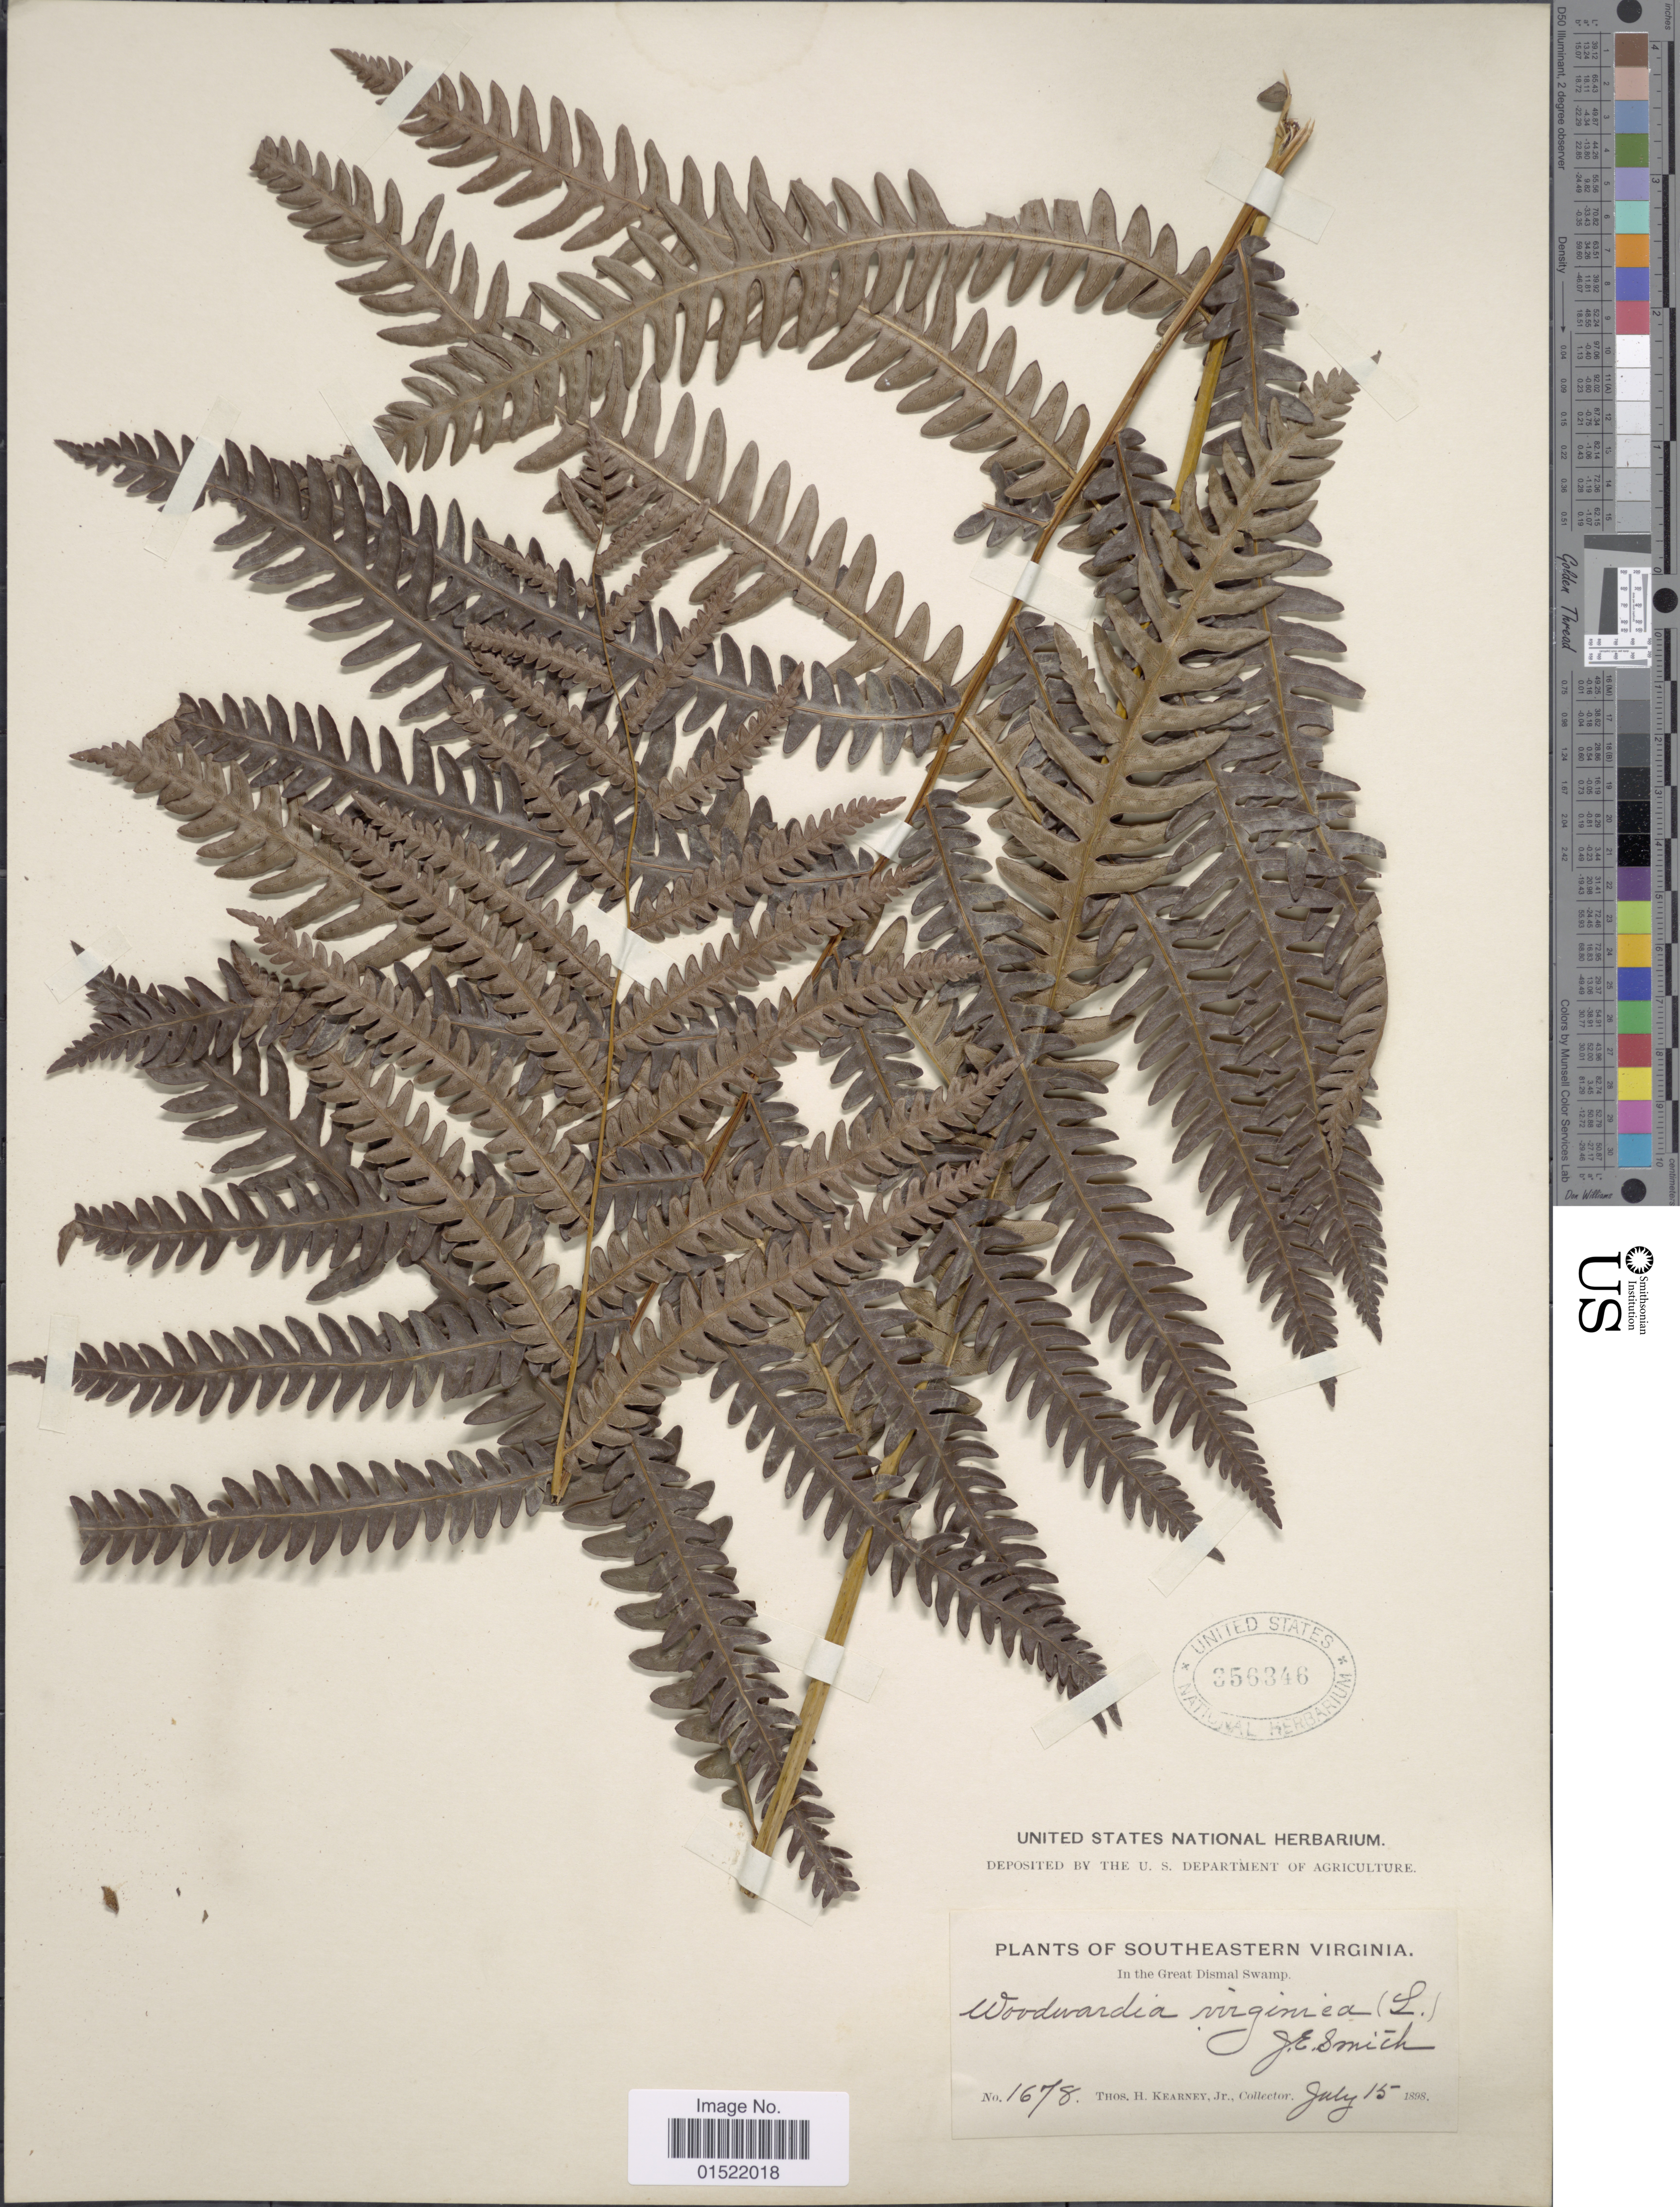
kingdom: Plantae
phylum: Tracheophyta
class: Polypodiopsida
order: Polypodiales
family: Blechnaceae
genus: Woodwardia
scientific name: Woodwardia virginica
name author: (L.) R.M. Sm.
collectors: T. H. Kearney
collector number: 1678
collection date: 1898-07-15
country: United States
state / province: Virginia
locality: Southeastern Virginia, in the Great Dismal Swamp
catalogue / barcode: US 356346